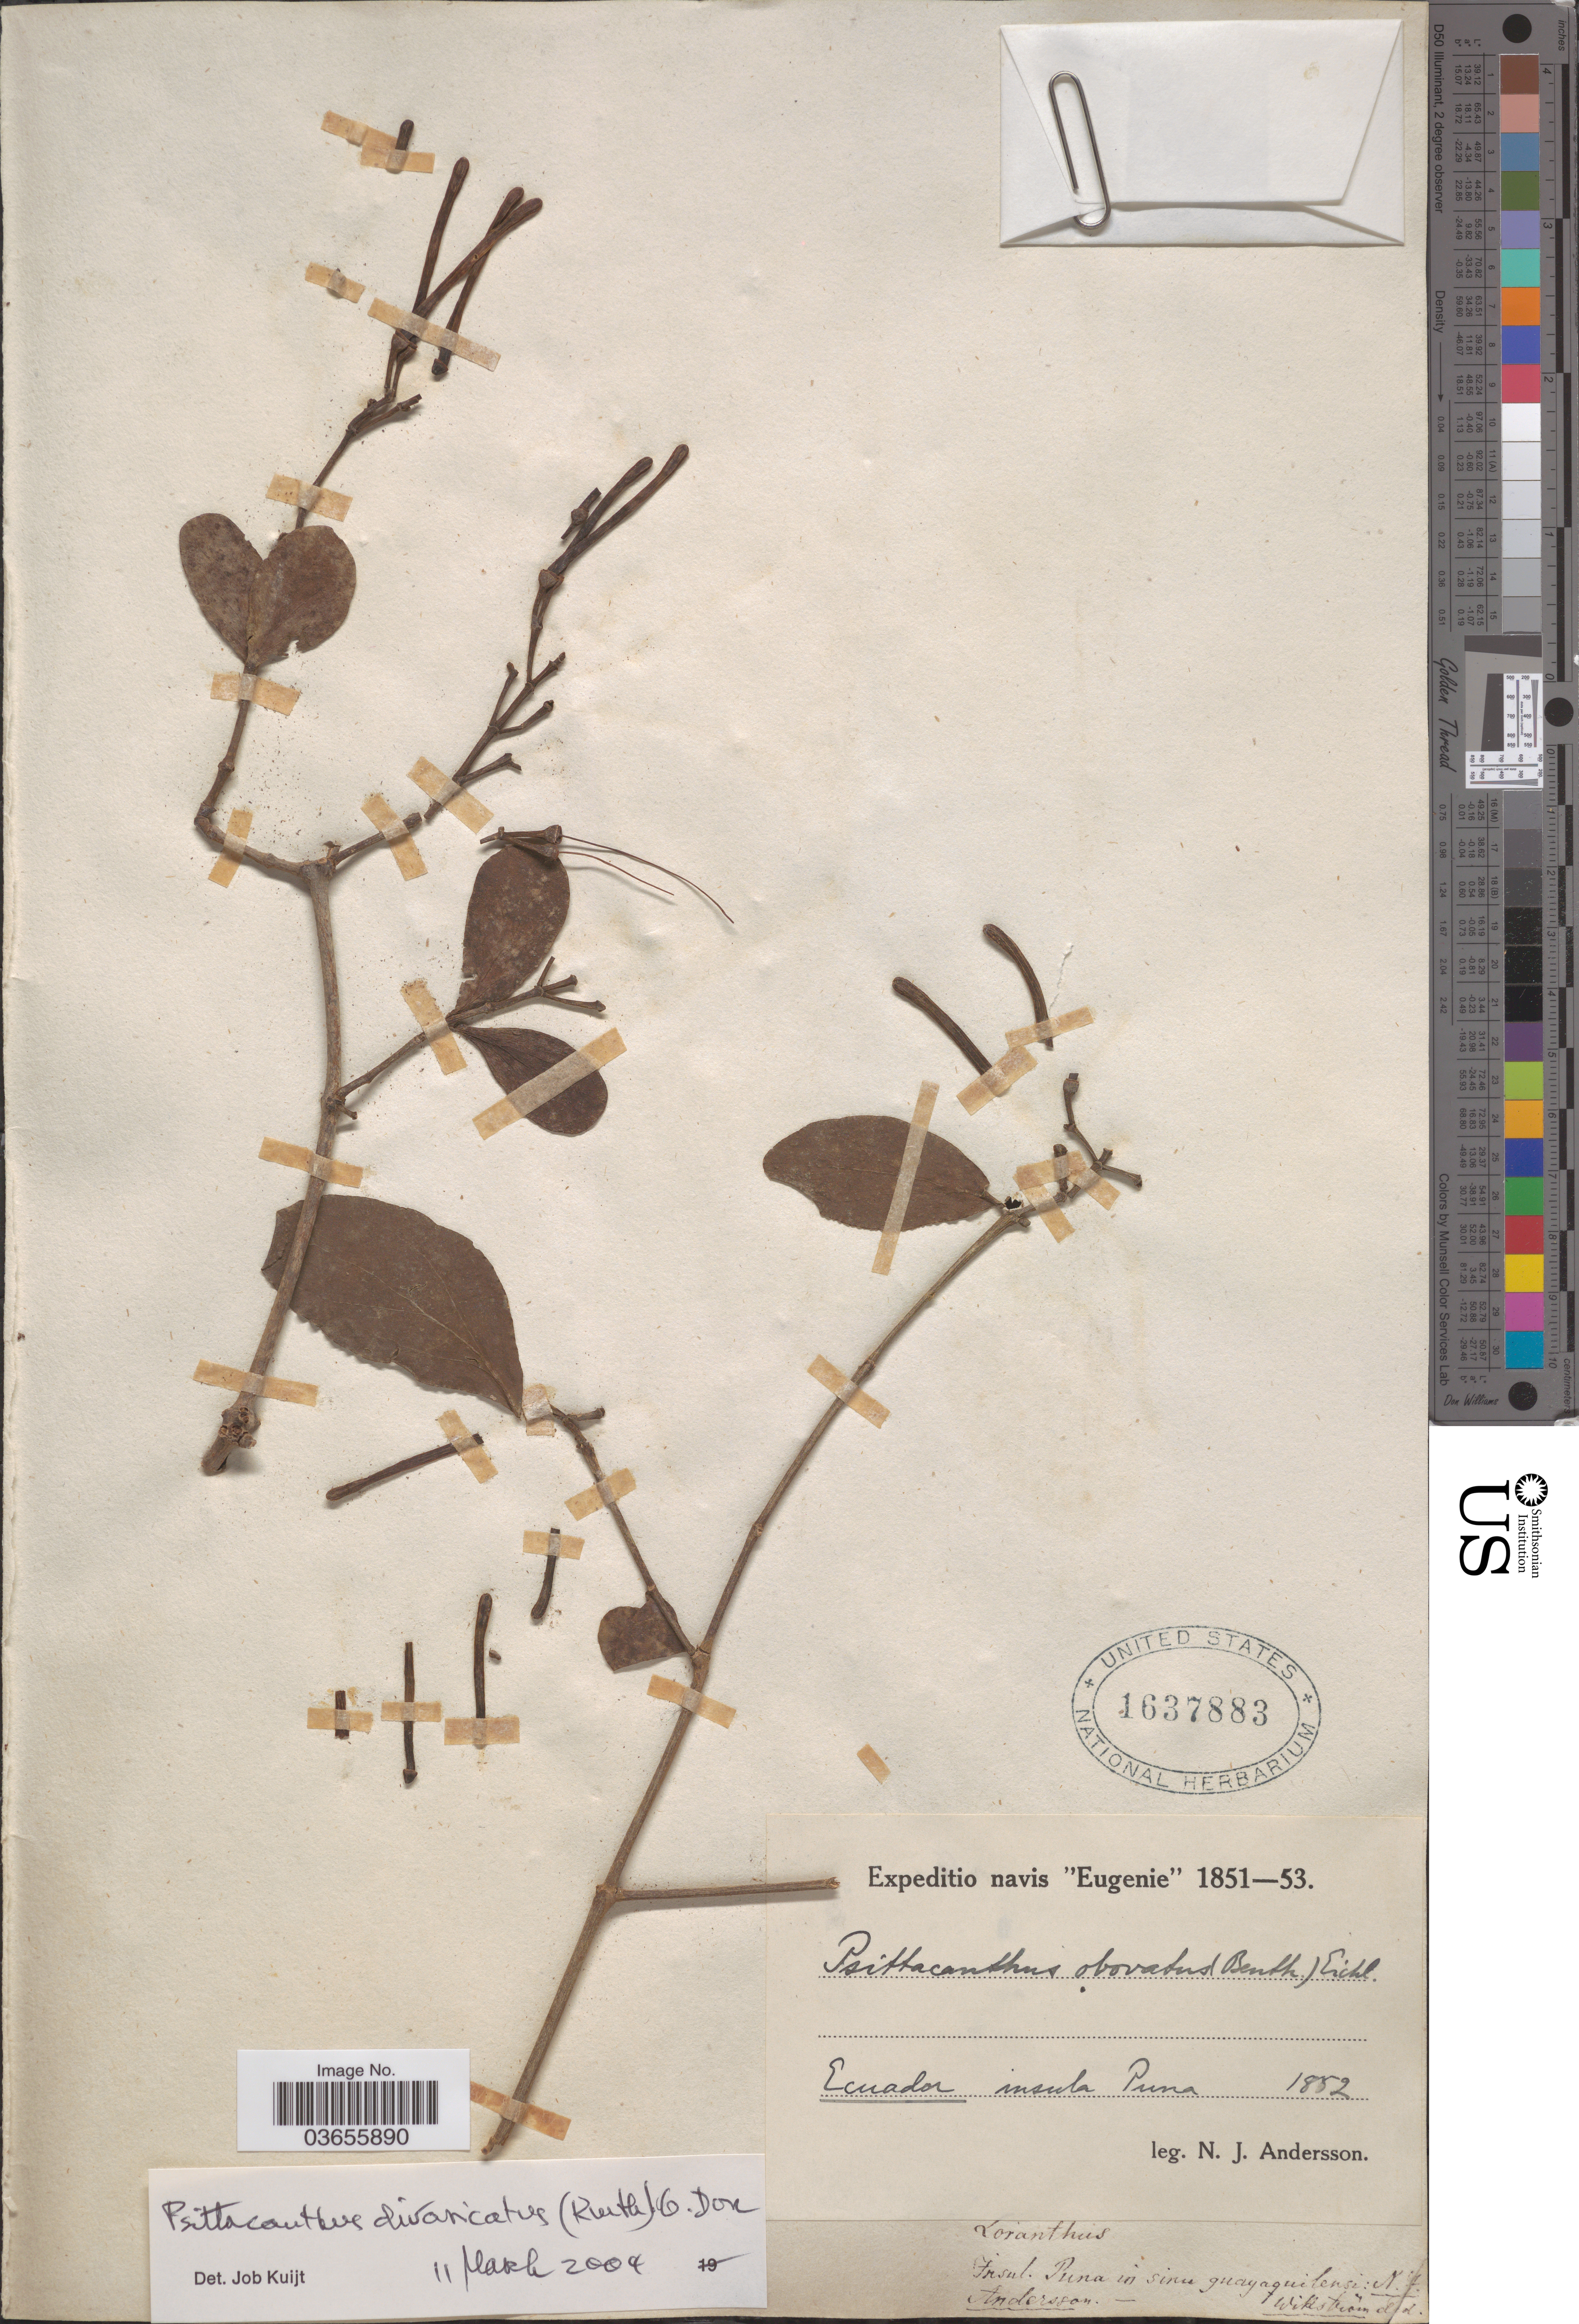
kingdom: Plantae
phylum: Tracheophyta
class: Magnoliopsida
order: Santalales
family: Loranthaceae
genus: Psittacanthus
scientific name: Psittacanthus divaricatus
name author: (Kunth) G. Don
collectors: N. J. Andersson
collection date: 1852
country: Ecuador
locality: Insula Puna.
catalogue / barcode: US 1637883